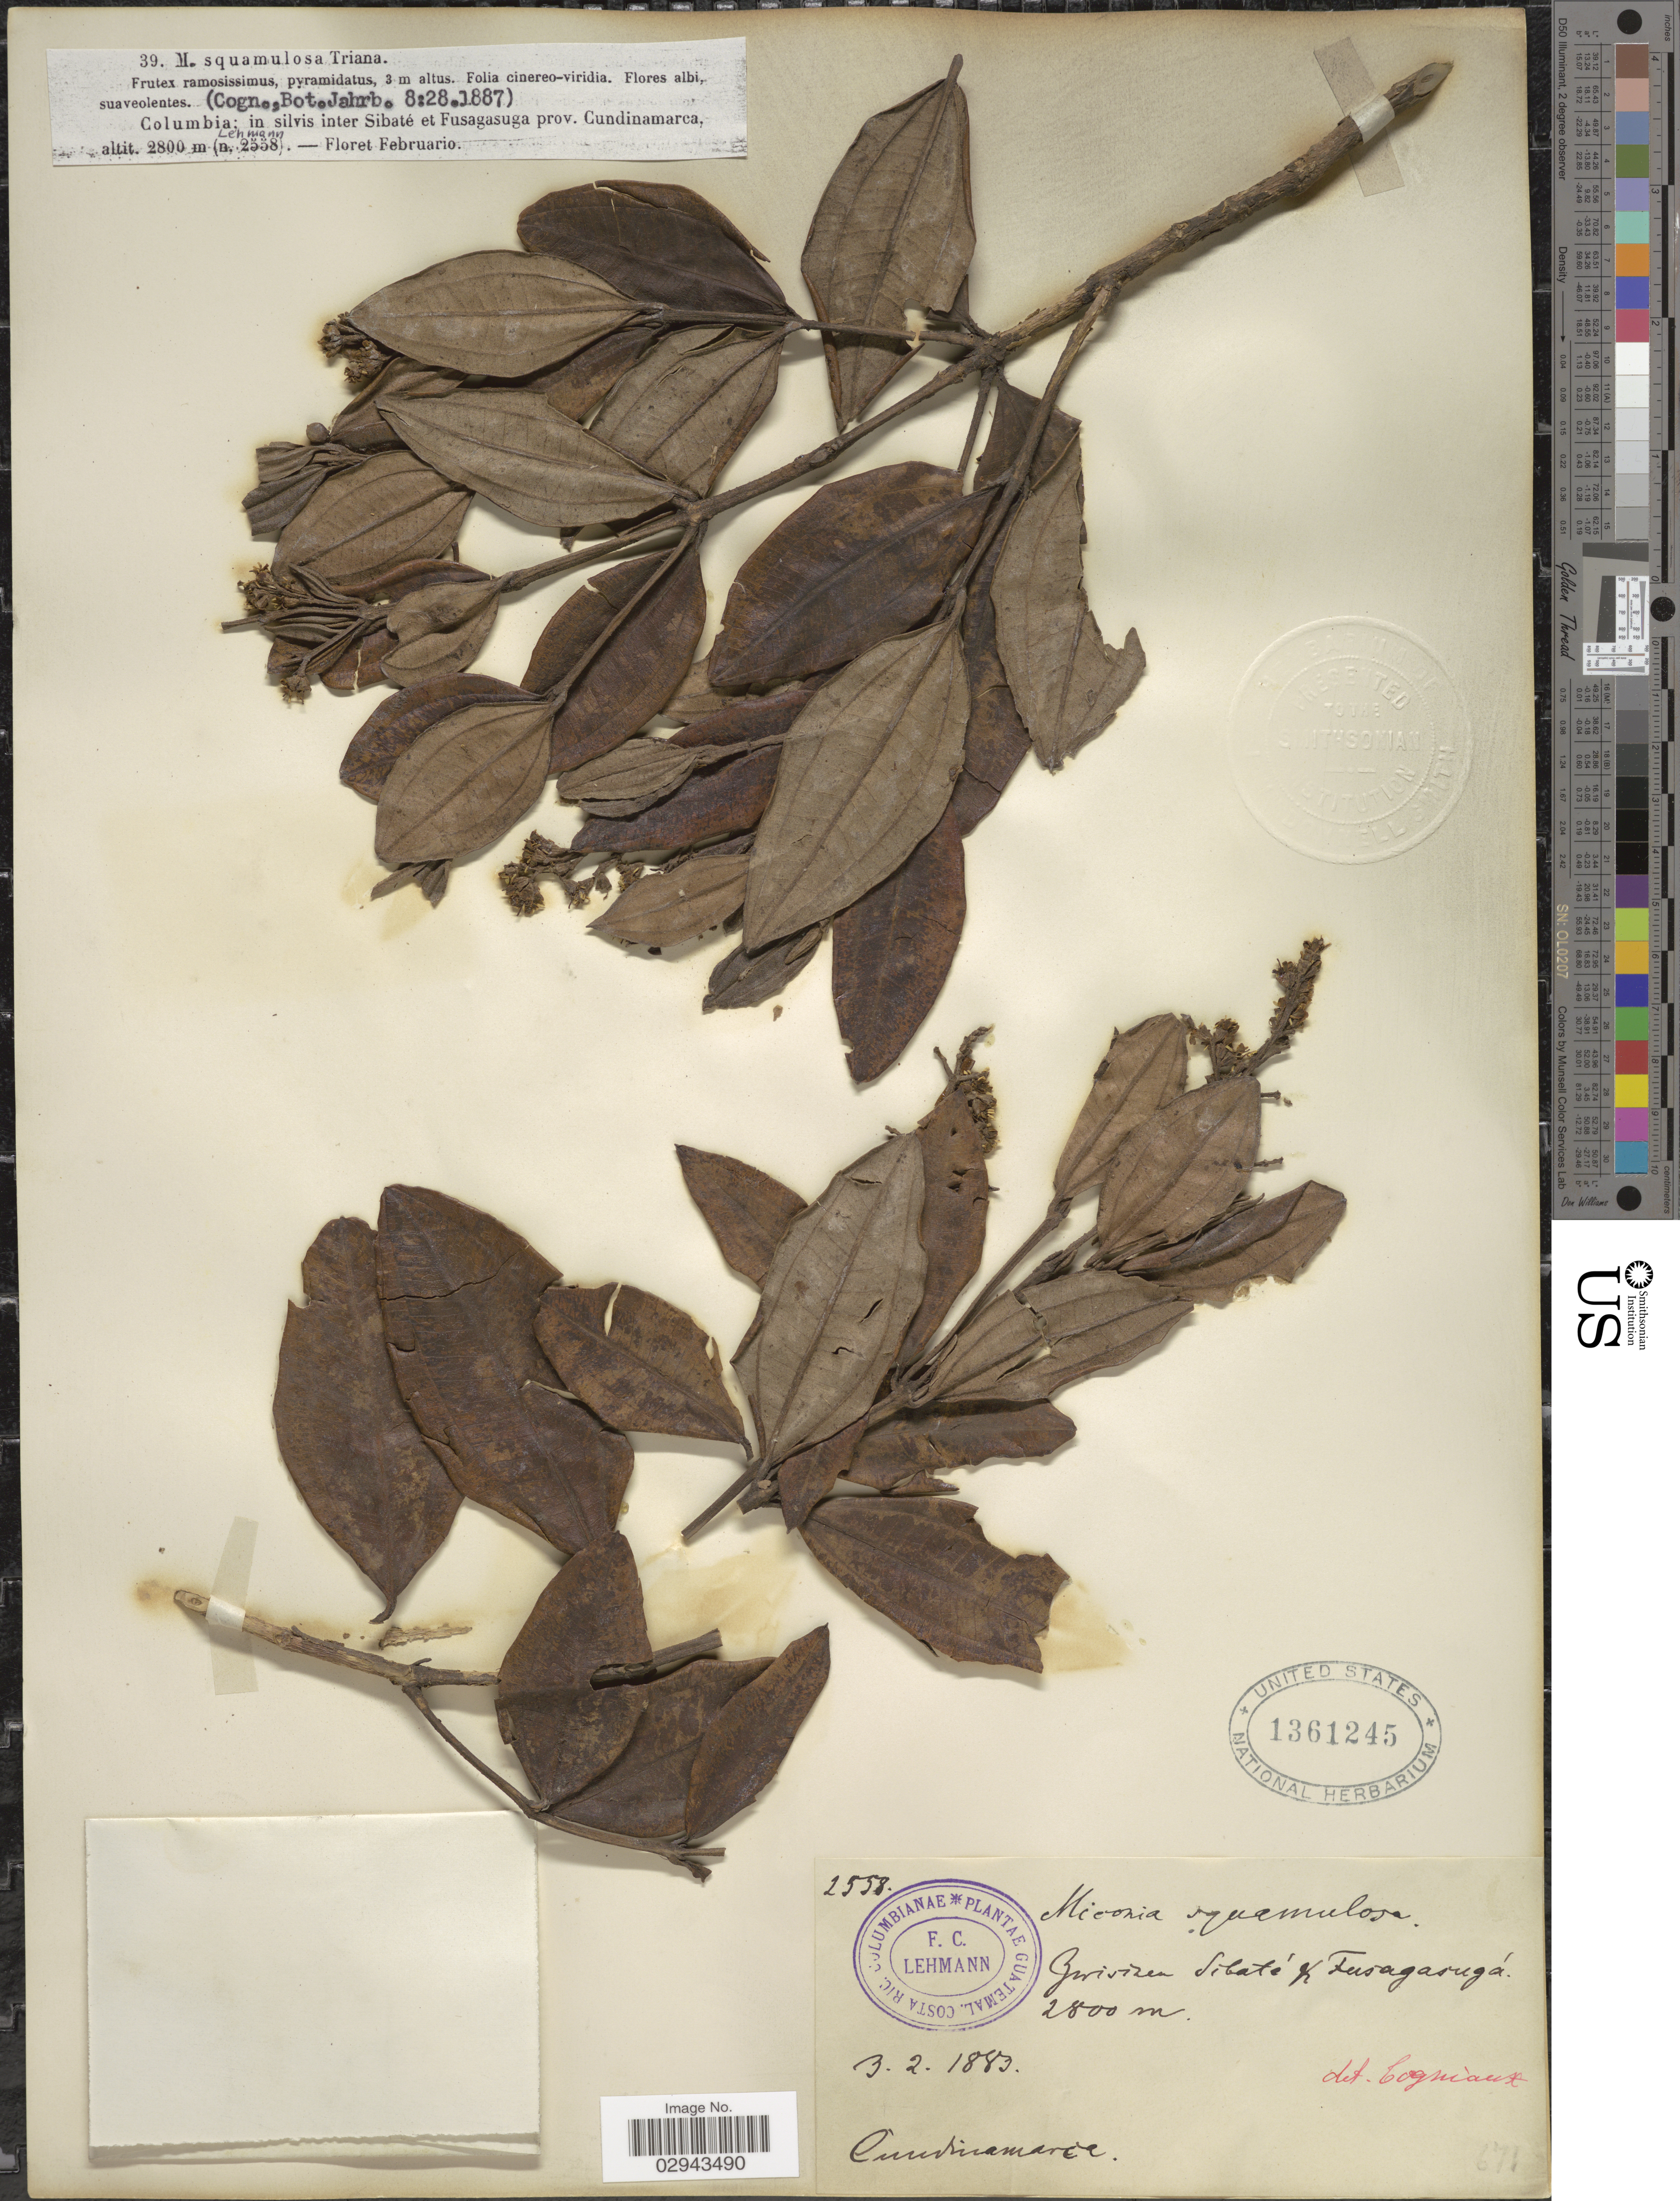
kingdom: Plantae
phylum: Tracheophyta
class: Magnoliopsida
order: Myrtales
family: Melastomataceae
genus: Miconia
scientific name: Miconia squamulosa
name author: (Sm.) Triana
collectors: F. C. Lehmann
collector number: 2558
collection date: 1883-02-03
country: Colombia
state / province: Cundinamarca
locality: Zwischen Sibaté K Fusagasugá.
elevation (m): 2800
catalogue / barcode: US 1361245